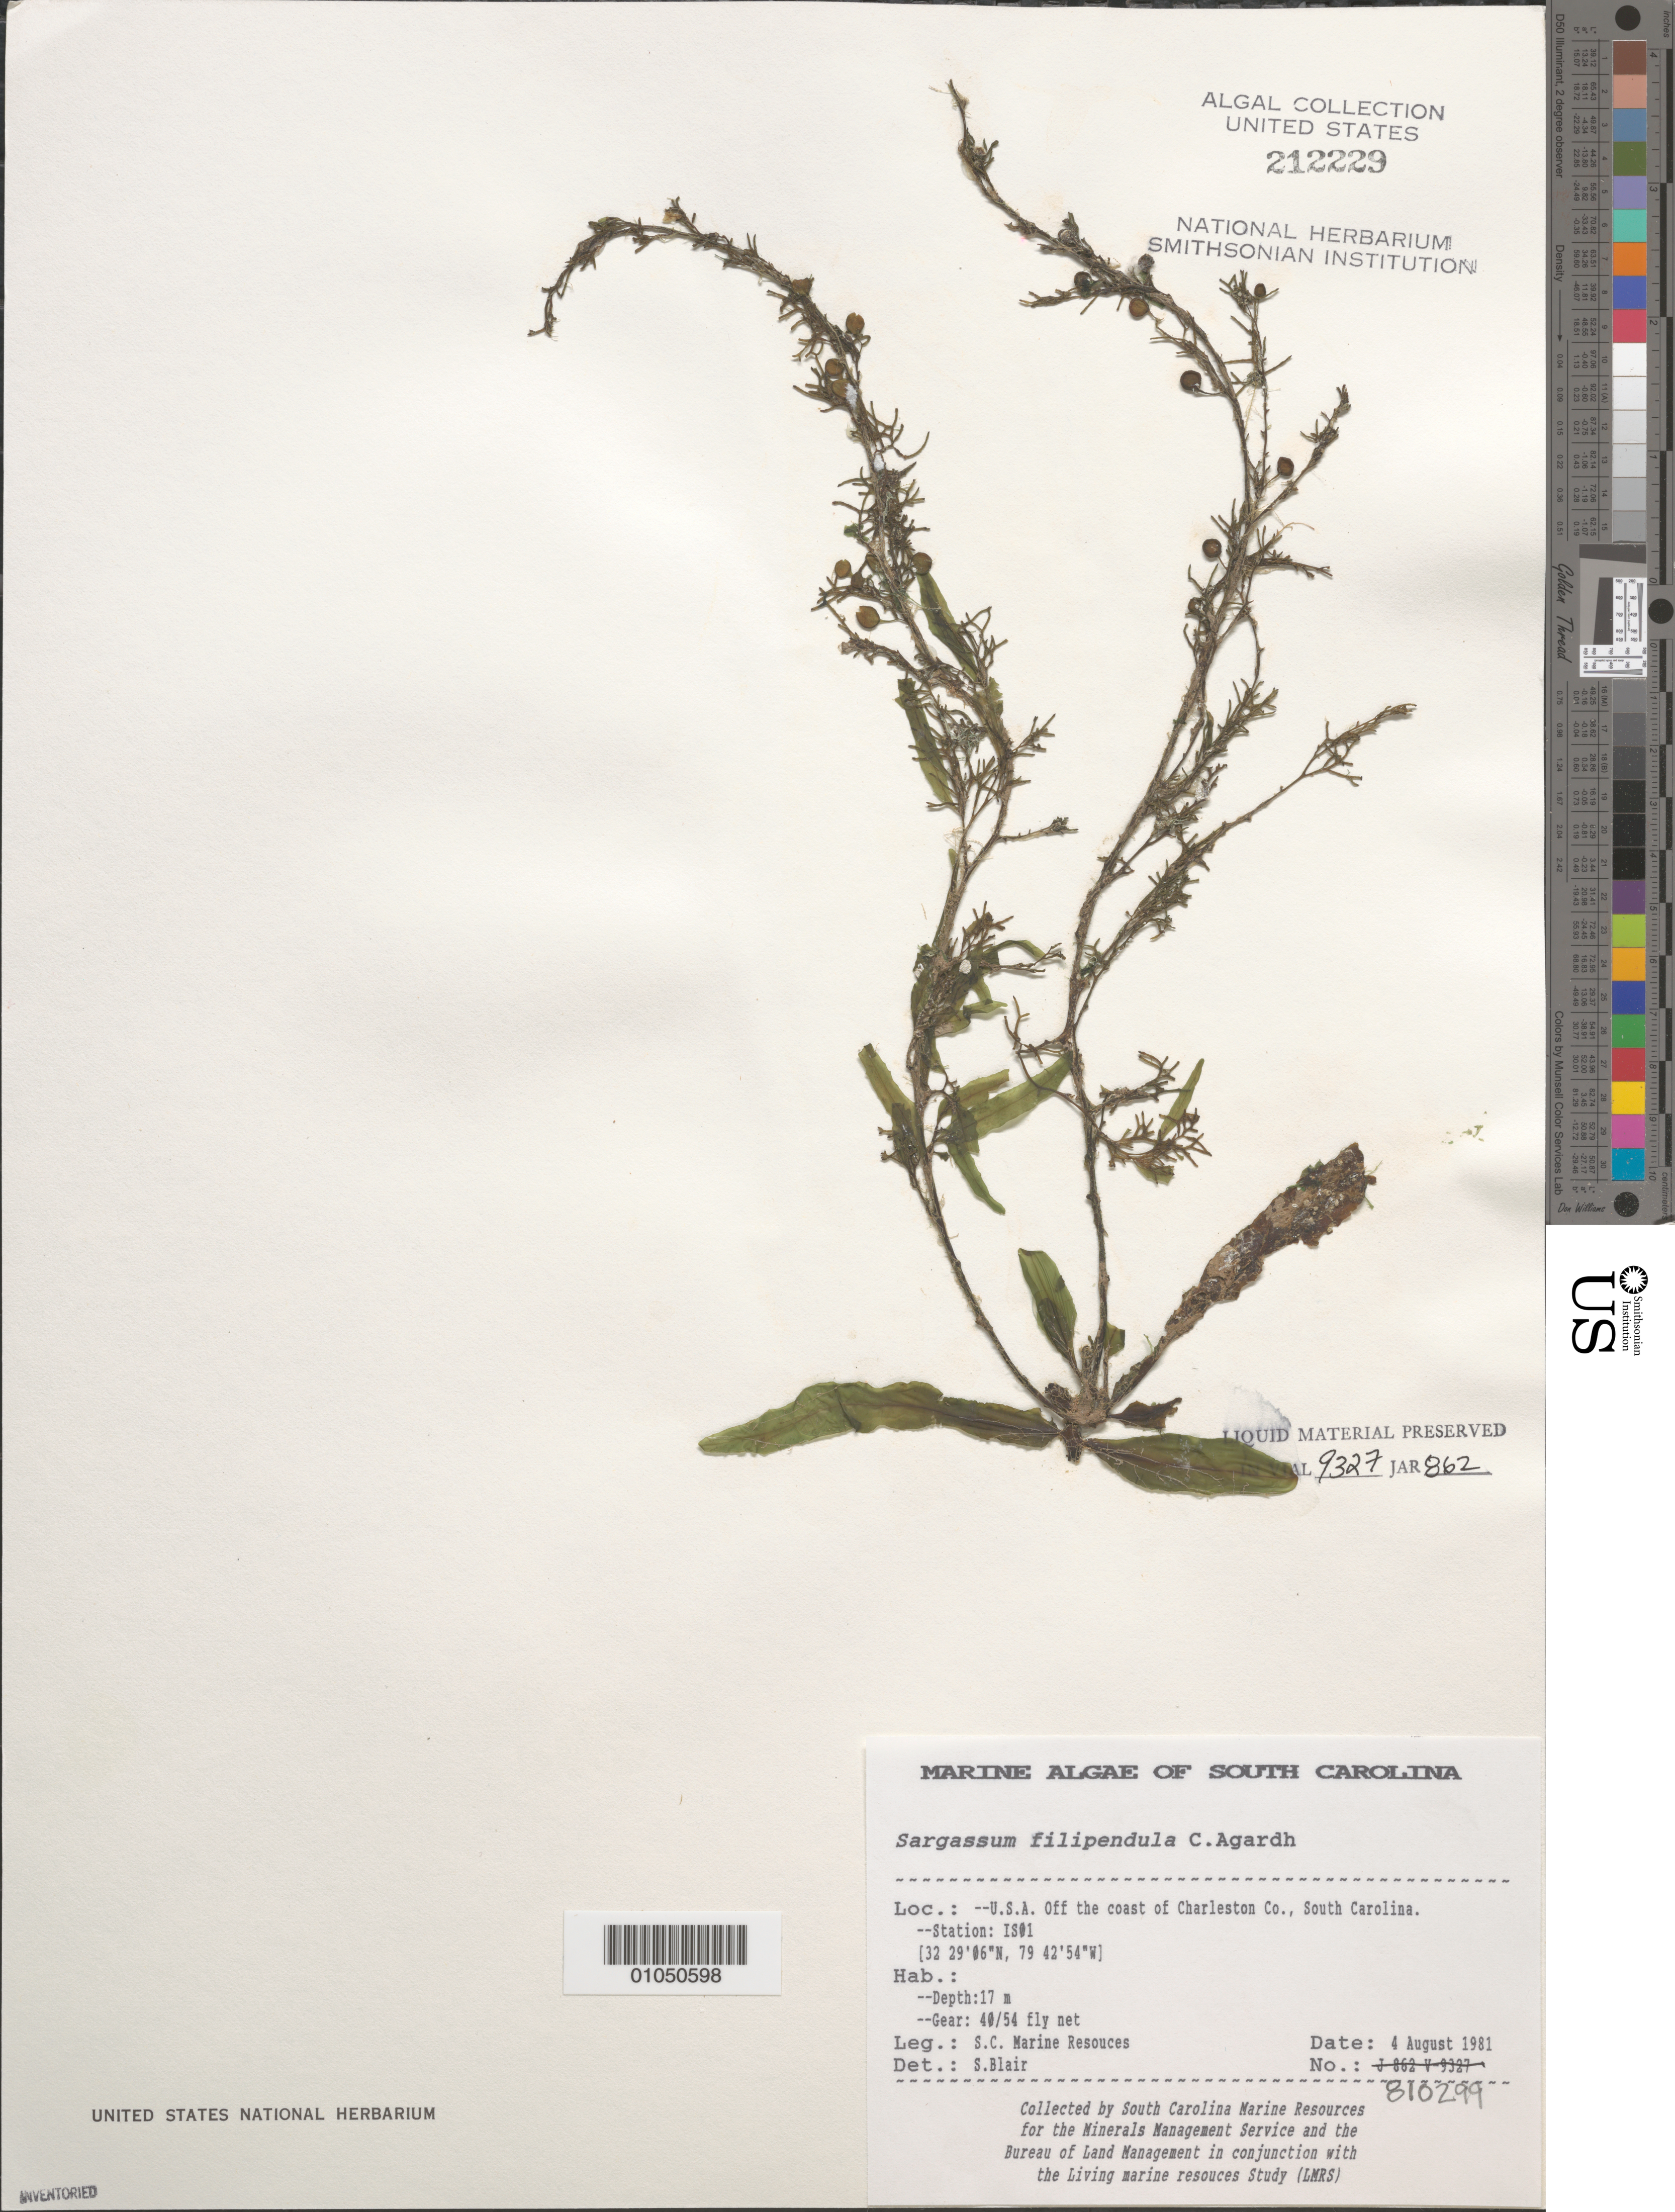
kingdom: Chromista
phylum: Ochrophyta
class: Phaeophyceae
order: Fucales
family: Sargassaceae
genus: Sargassum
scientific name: Sargassum filipendula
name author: C. Agardh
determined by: Blair, S. M.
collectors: South Carolina Marine Resources for BLM/MMS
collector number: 810299 Station IS01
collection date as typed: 04 Aug 1981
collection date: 1981-08-04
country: United States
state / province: South Carolina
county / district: Charleston County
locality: Off coast of Charleston County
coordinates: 32 29'06"N, 79 42'54"W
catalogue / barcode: US 212229